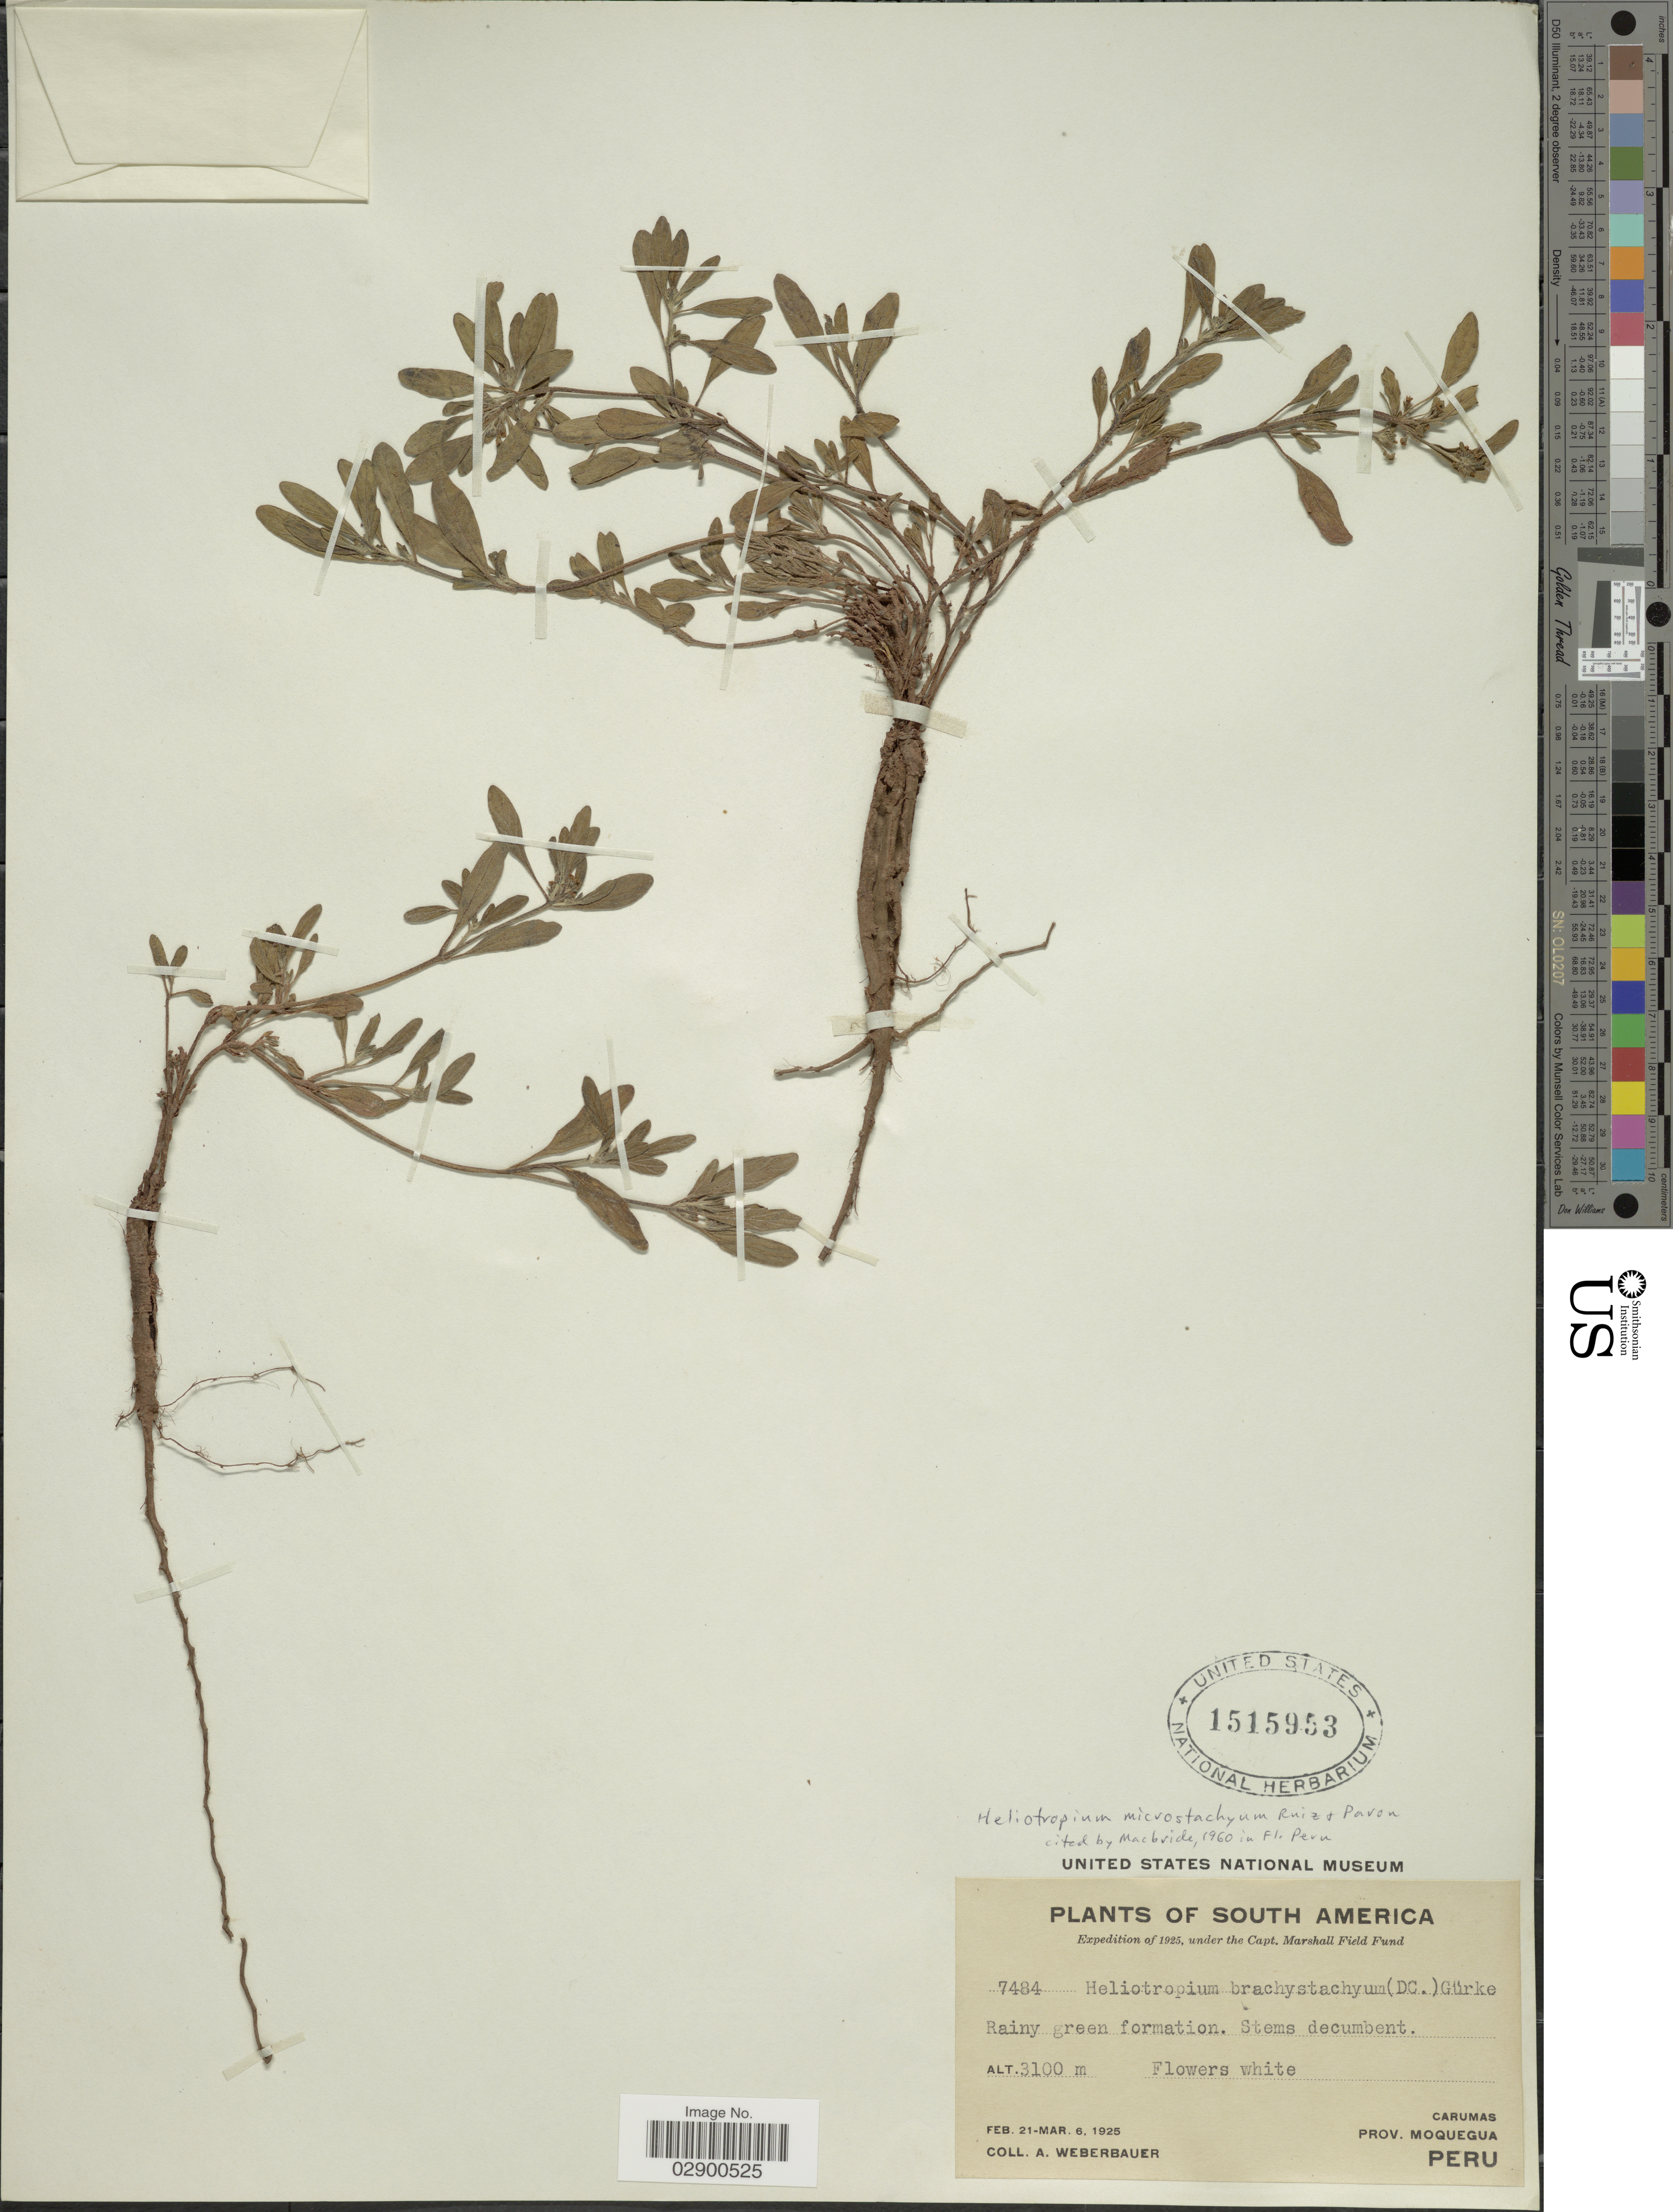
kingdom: Plantae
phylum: Tracheophyta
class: Magnoliopsida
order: Boraginales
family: Heliotropiaceae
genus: Heliotropium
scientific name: Heliotropium microstachyum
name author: Ruiz & Pav.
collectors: A. Weberbauer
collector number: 7484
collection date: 1925-02-21/1925-03-06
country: Peru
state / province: Moquegua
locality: Carumas, Prov. Moquegua.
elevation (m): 3100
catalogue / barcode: US 1515953